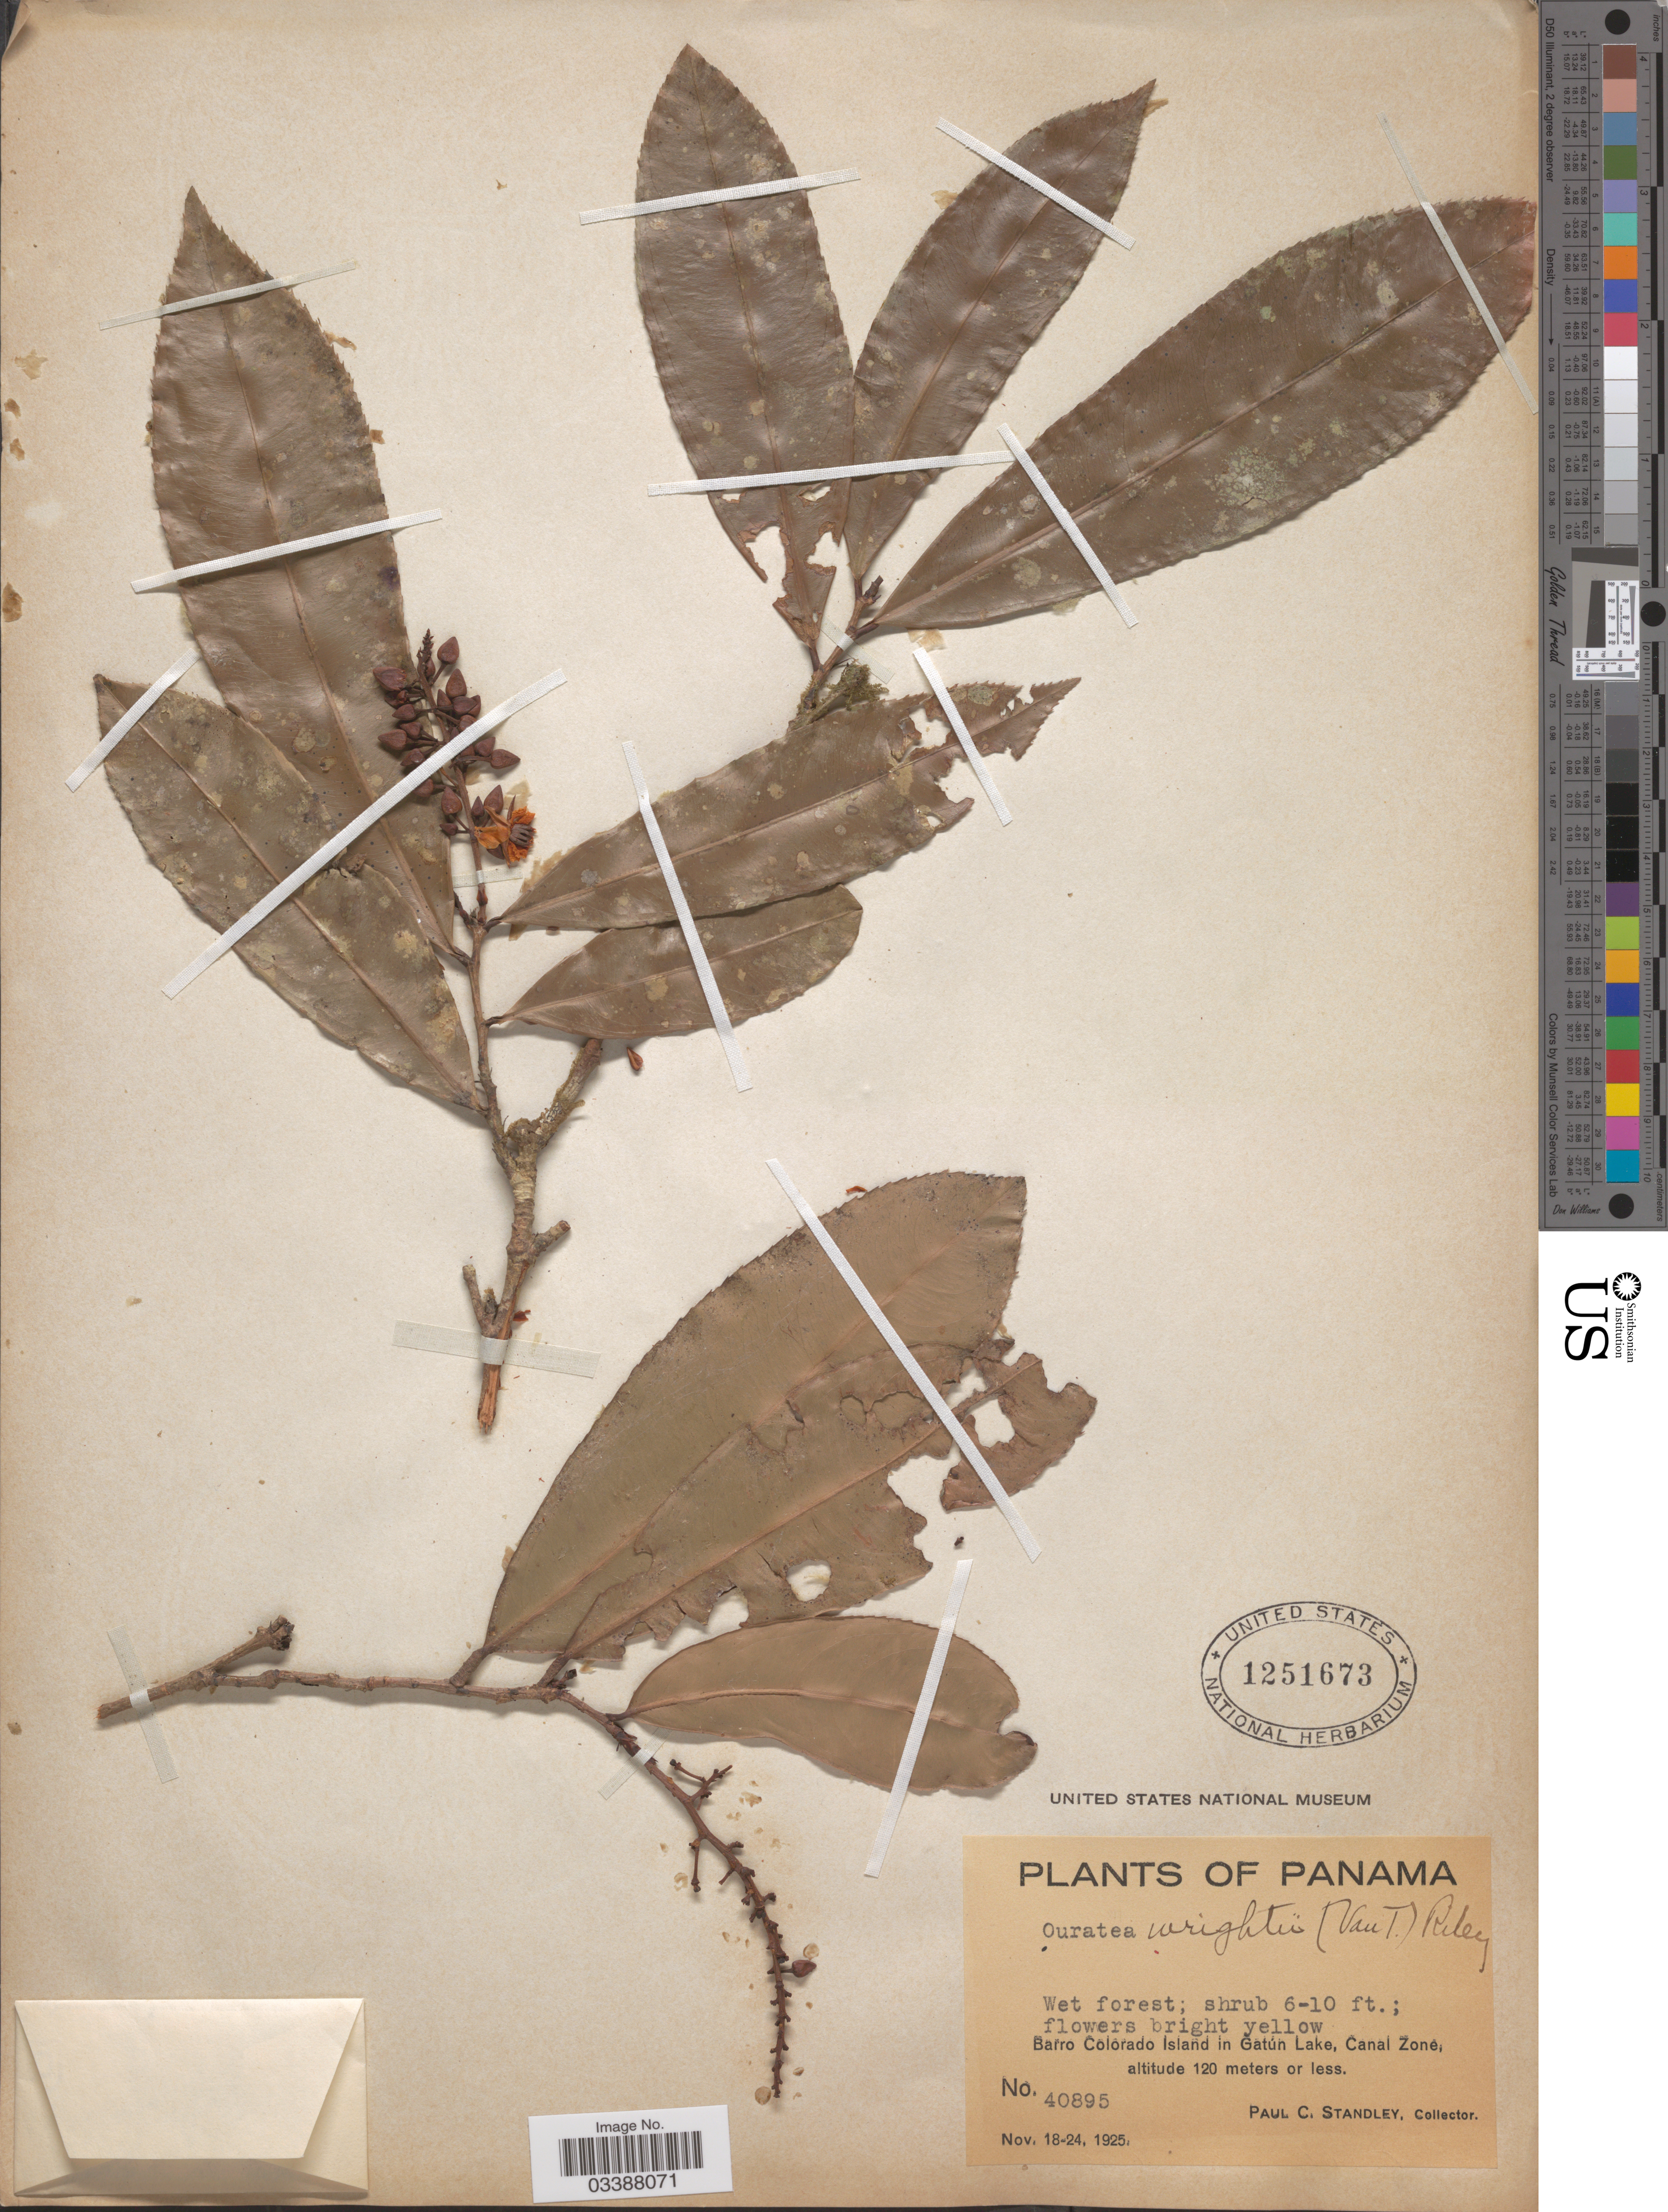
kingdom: Plantae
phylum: Tracheophyta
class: Magnoliopsida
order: Malpighiales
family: Ochnaceae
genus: Ouratea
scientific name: Ouratea lucens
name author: (Kunth) Engl.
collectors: P. C. Standley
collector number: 40895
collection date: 1925-11-18/1925-11-24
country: Panama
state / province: Panamá Oeste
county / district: Canal Zone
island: Barro Colorado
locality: Barro Colorado Island in Gatún Lake, Canal Zone.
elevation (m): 120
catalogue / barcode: US 1251673